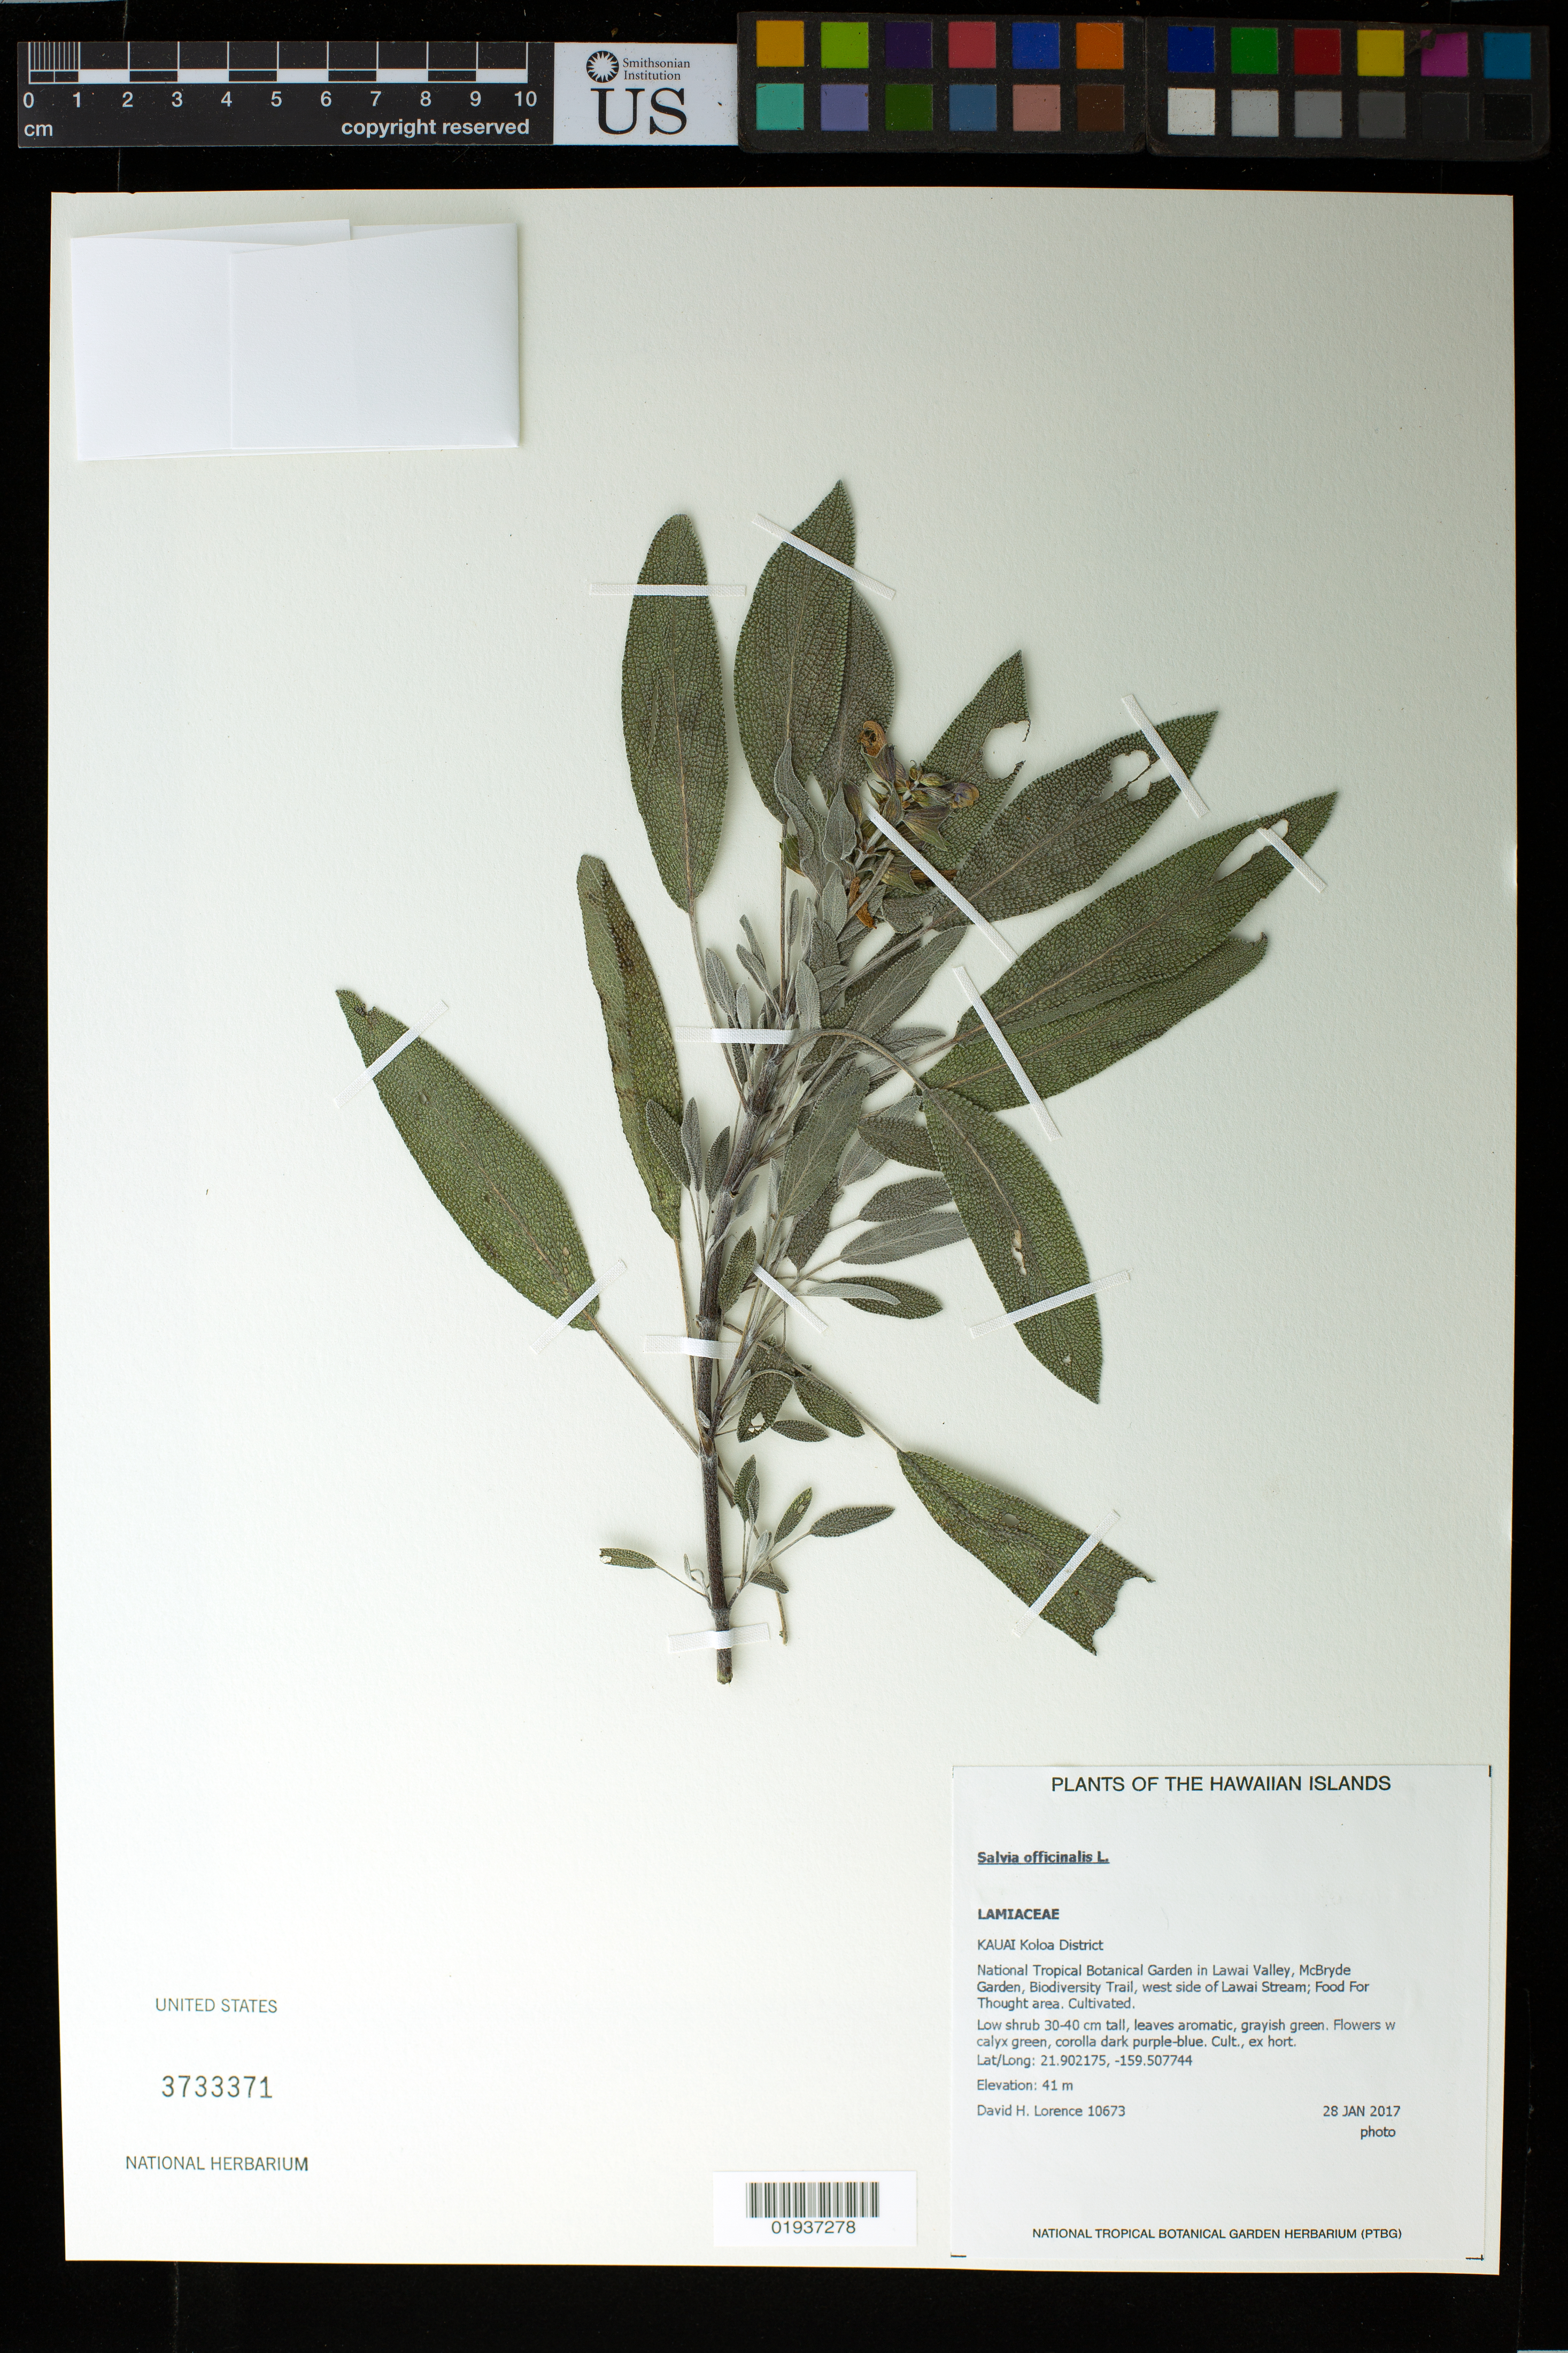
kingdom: Plantae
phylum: Tracheophyta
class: Magnoliopsida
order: Lamiales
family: Lamiaceae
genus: Salvia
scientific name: Salvia officinalis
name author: L.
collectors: D. Lorence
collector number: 10673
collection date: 2017-01-28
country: United States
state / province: Hawaii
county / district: Kauai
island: Kaua'i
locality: Koloa District, National Tropical Botanical Garden in Lawai Valley, McBryde Garden, Biodiversity Trail, west side of Lawai Stream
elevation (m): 41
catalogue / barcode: US 3733371